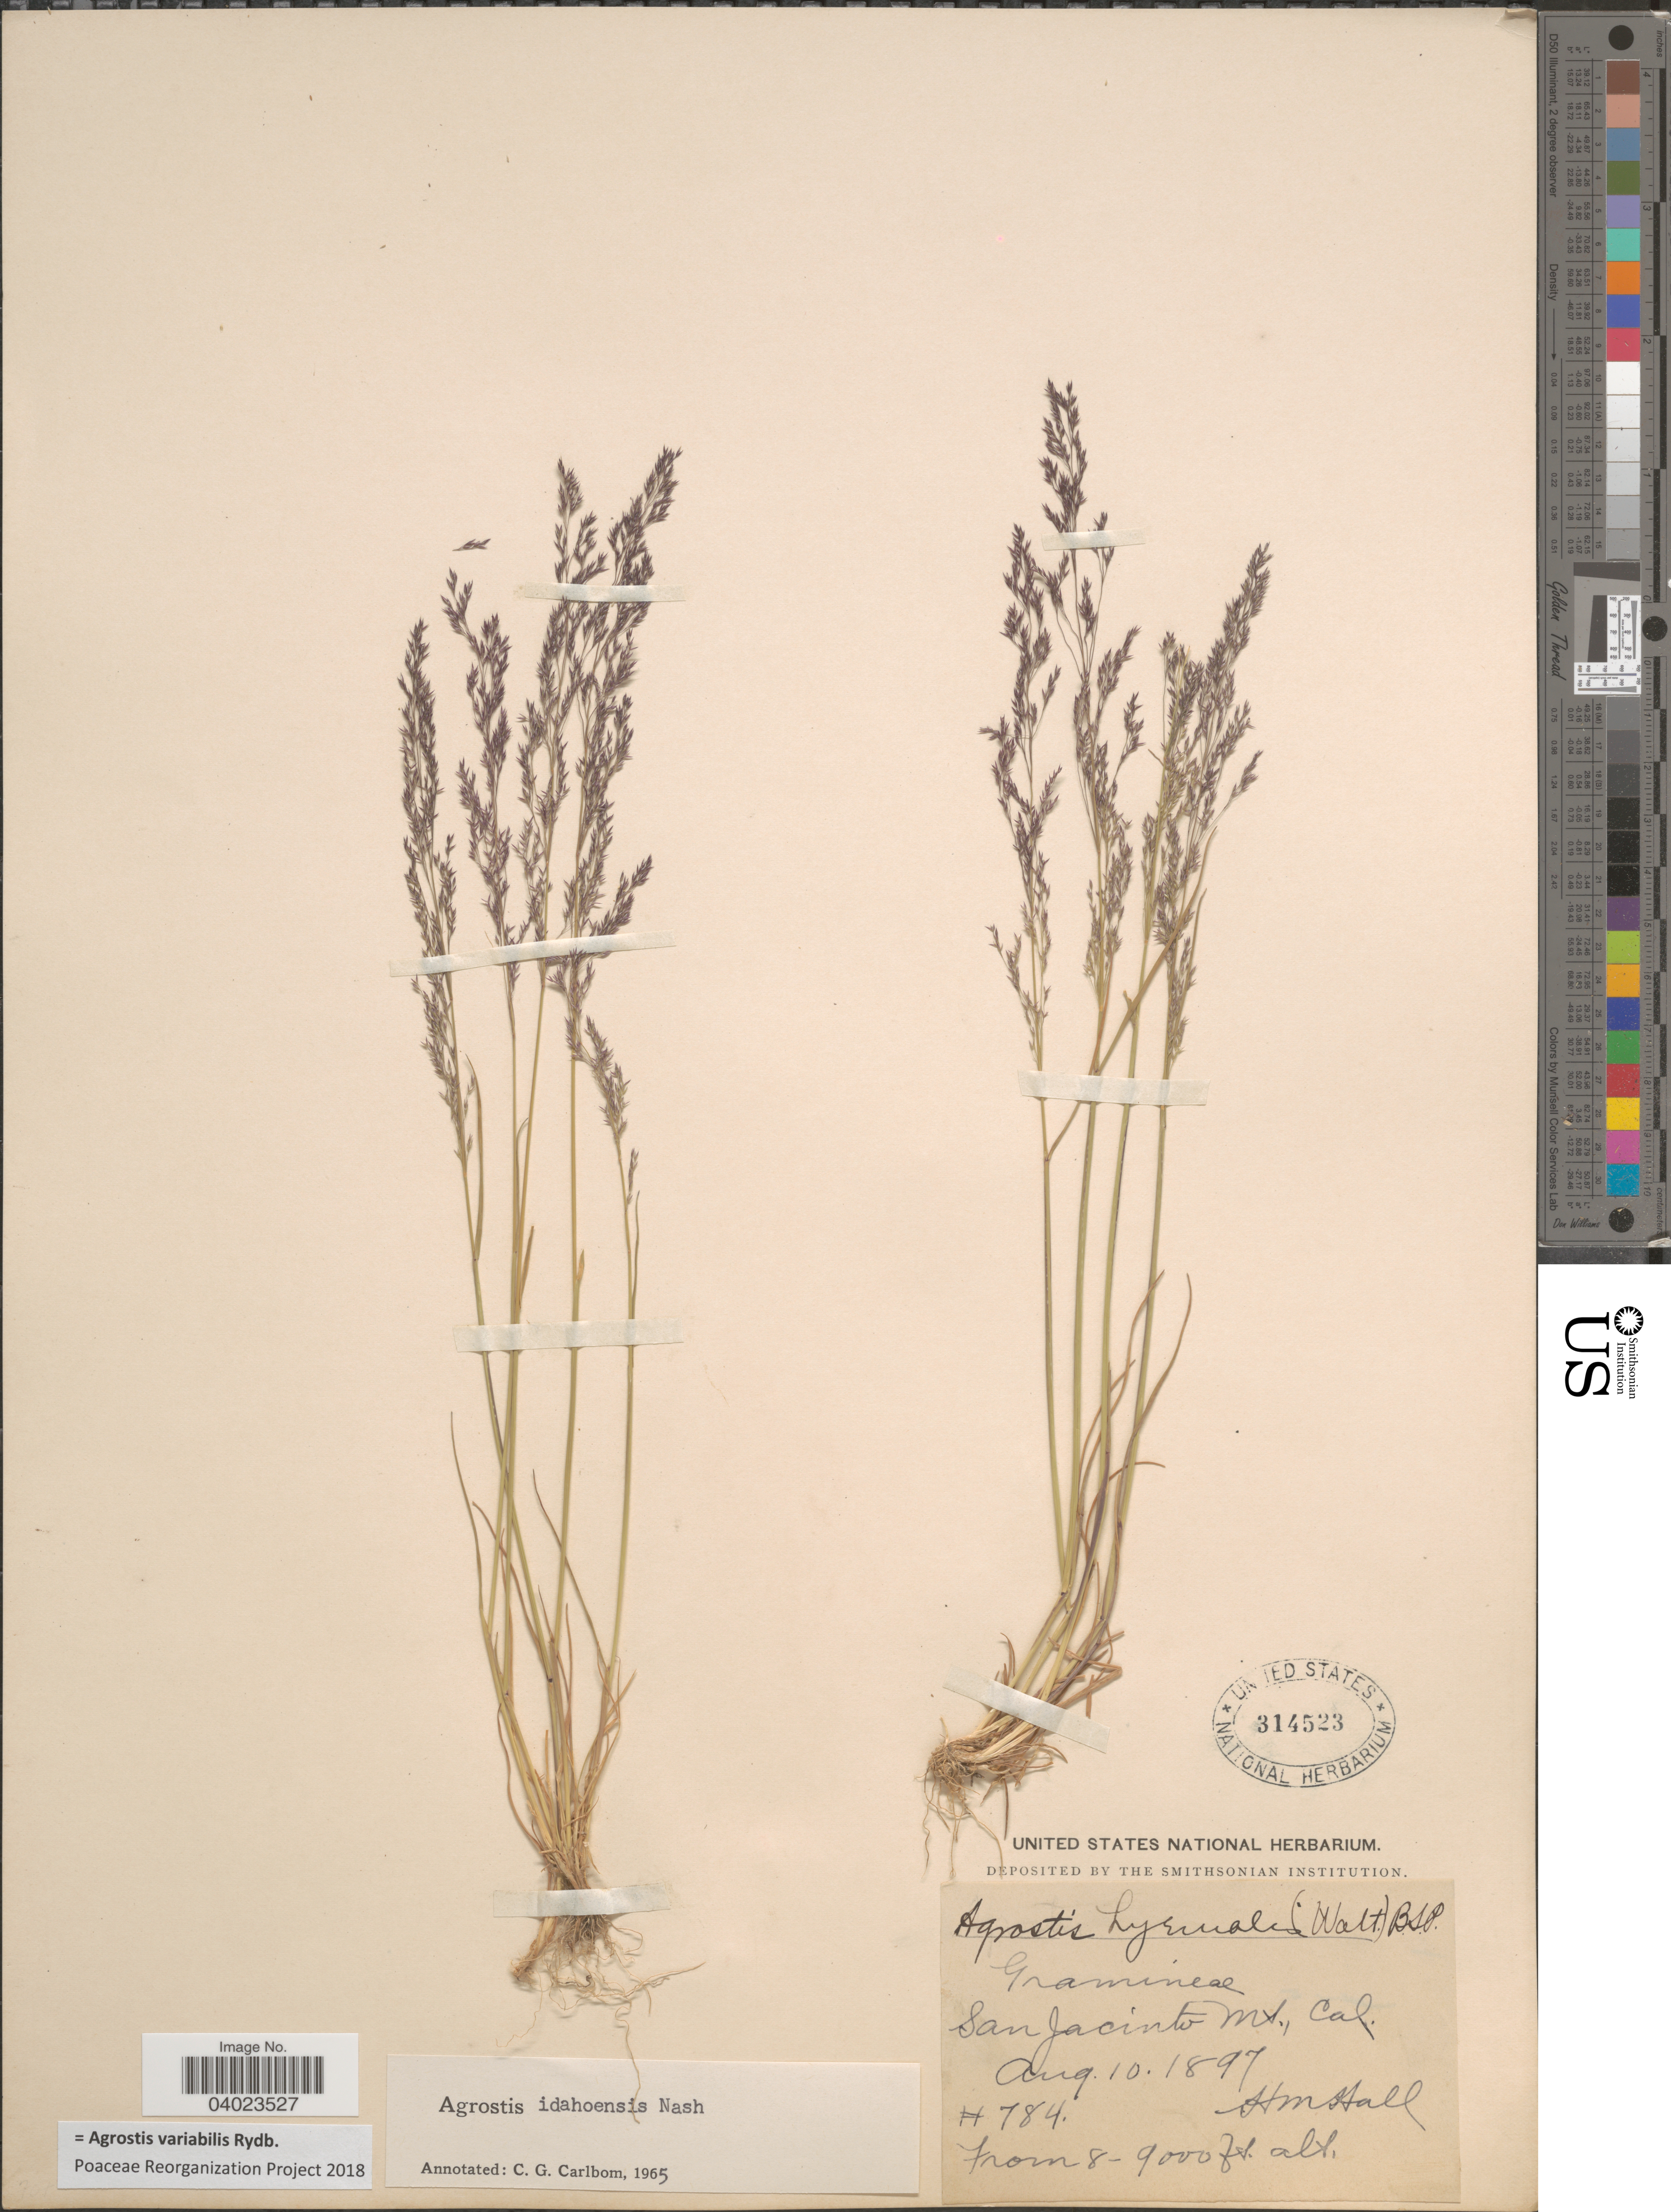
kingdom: Plantae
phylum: Tracheophyta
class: Liliopsida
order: Poales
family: Poaceae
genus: Agrostis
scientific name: Agrostis variabilis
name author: Rydb.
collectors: H. M. Hall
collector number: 784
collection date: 1897-08-10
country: United States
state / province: California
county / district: Riverside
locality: San Jacinto Mt.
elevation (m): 2438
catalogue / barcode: US 314523